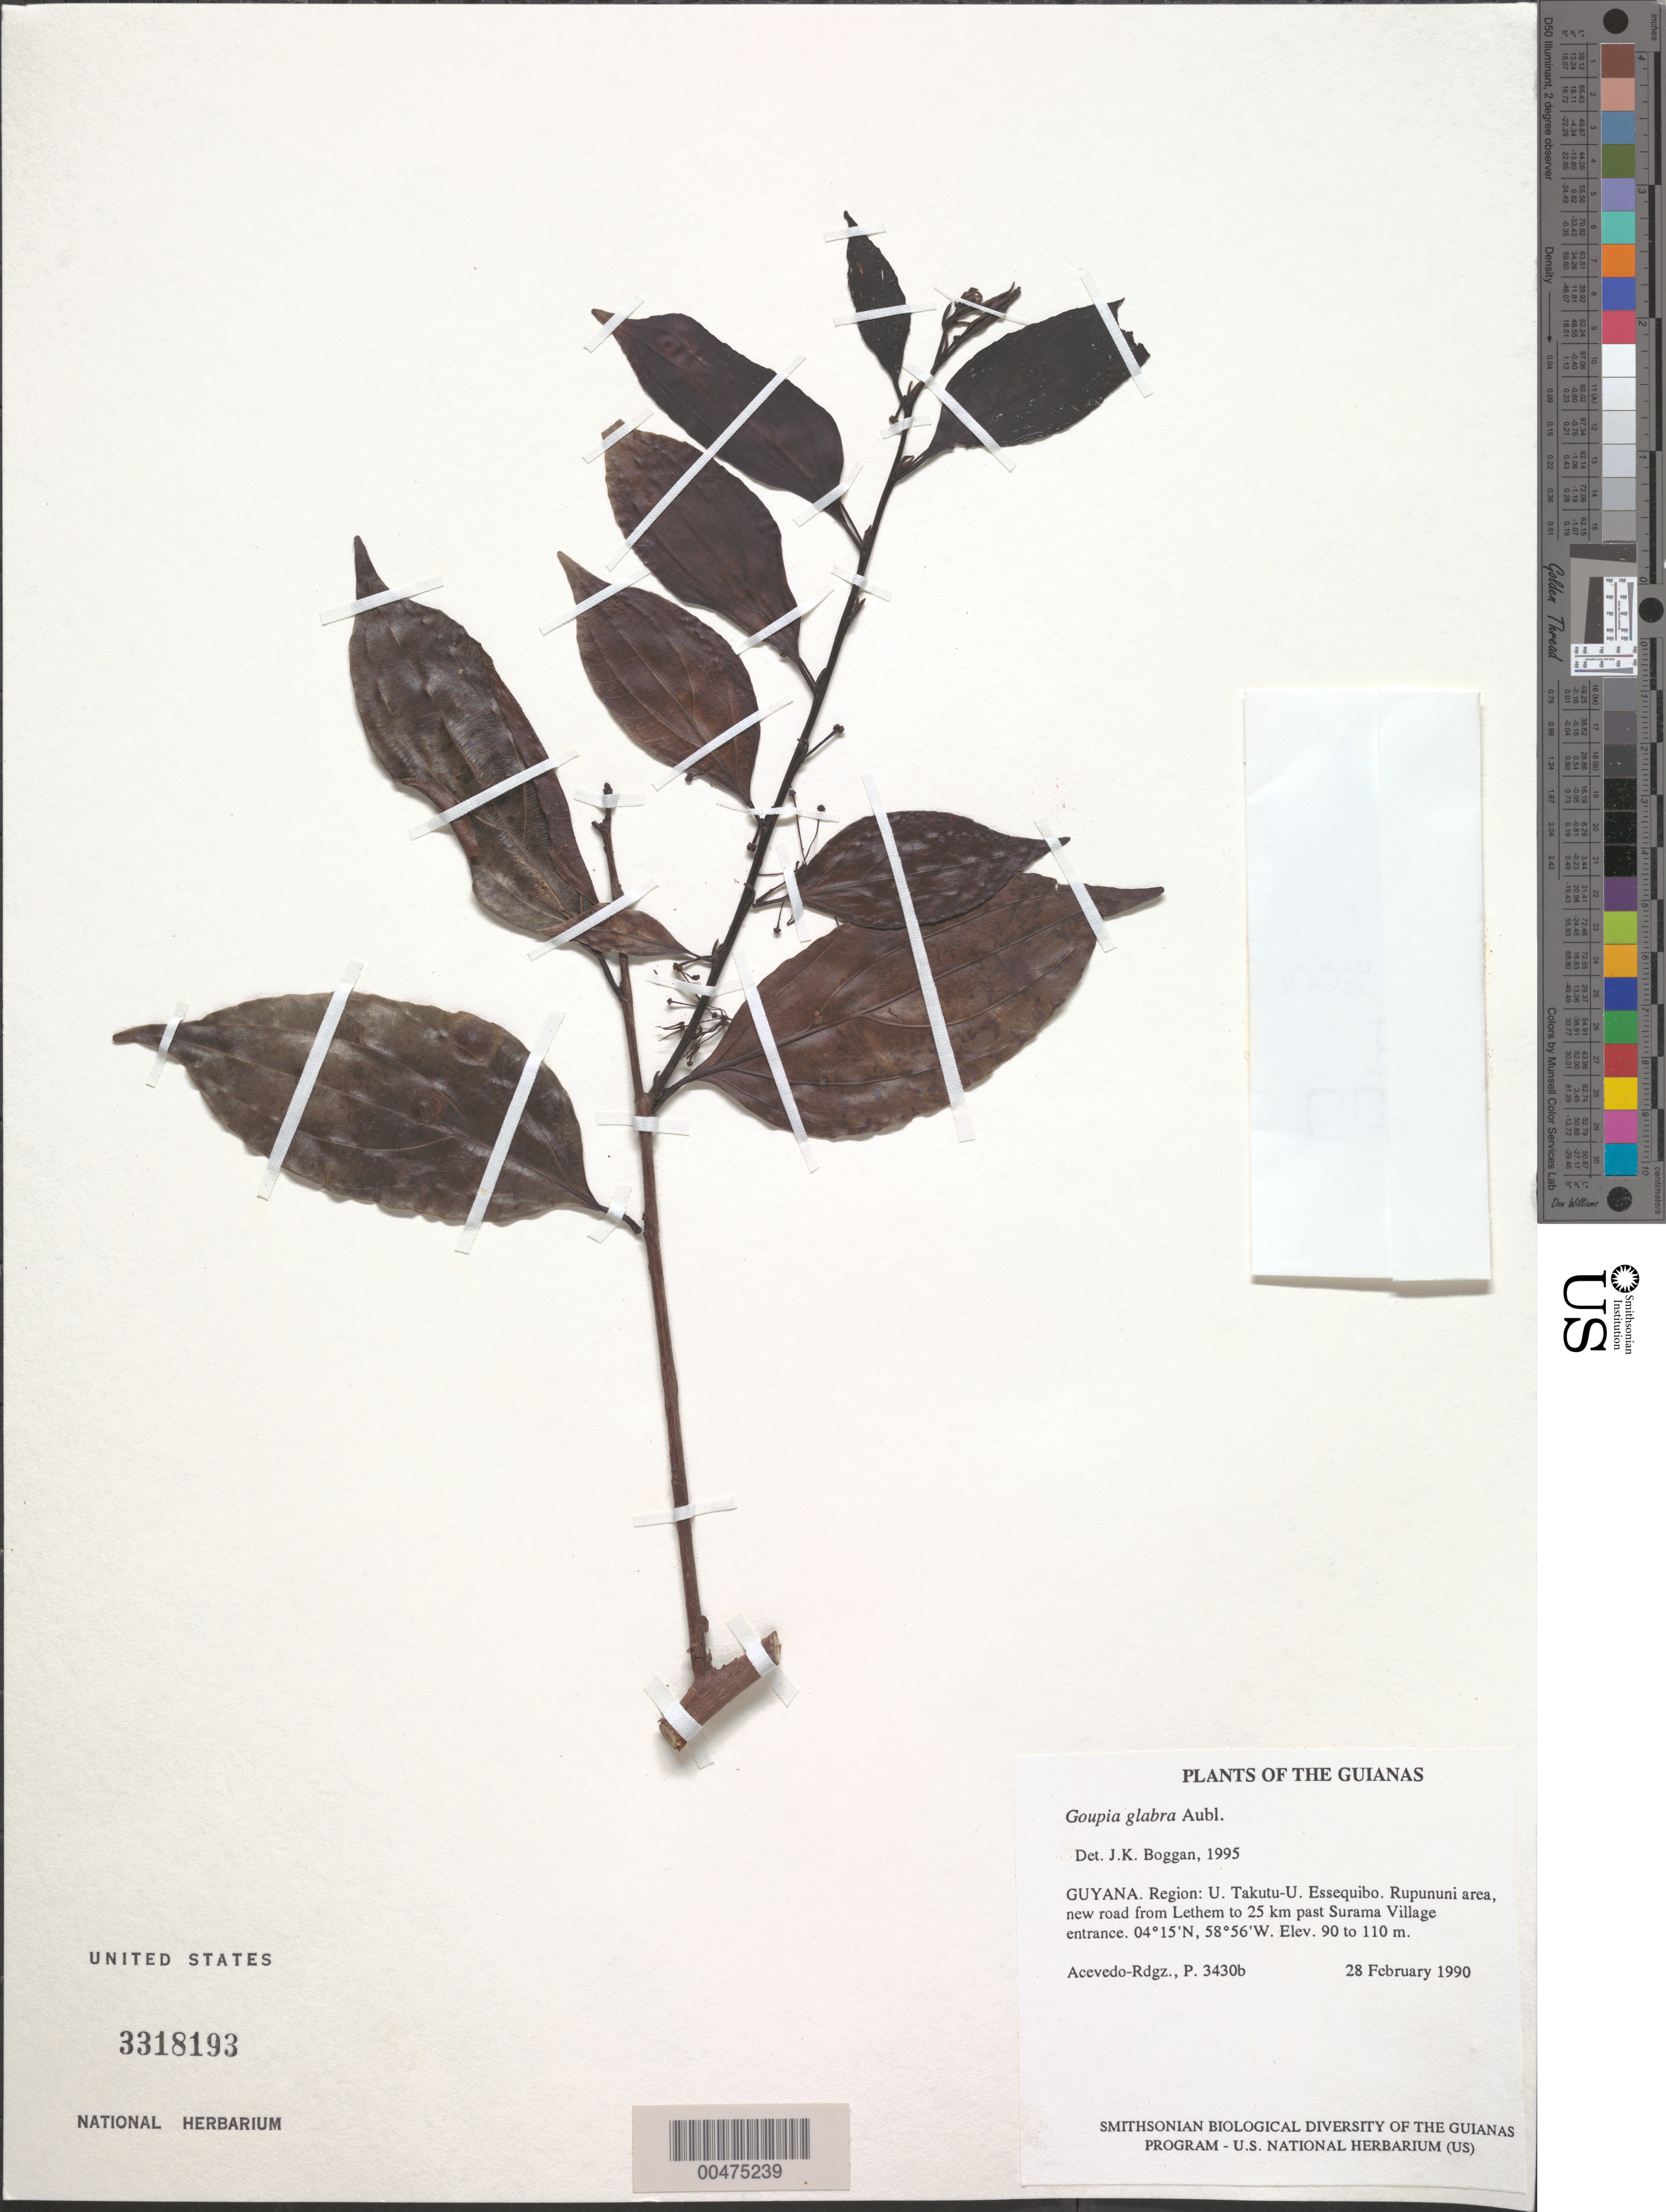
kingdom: Plantae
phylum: Tracheophyta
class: Magnoliopsida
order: Malpighiales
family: Goupiaceae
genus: Goupia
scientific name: Goupia glabra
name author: Aubl.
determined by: Boggan, J. K., (US), NMNH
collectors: P. Acevedo-Rodr.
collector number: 3430 b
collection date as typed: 28 Feb 1990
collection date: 1990-02-28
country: Guyana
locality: U. Takutu - U. Essequibo. Rupununi area, new road from Lethem to 25 km past Surama Village entrance.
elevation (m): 90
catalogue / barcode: US 3318193